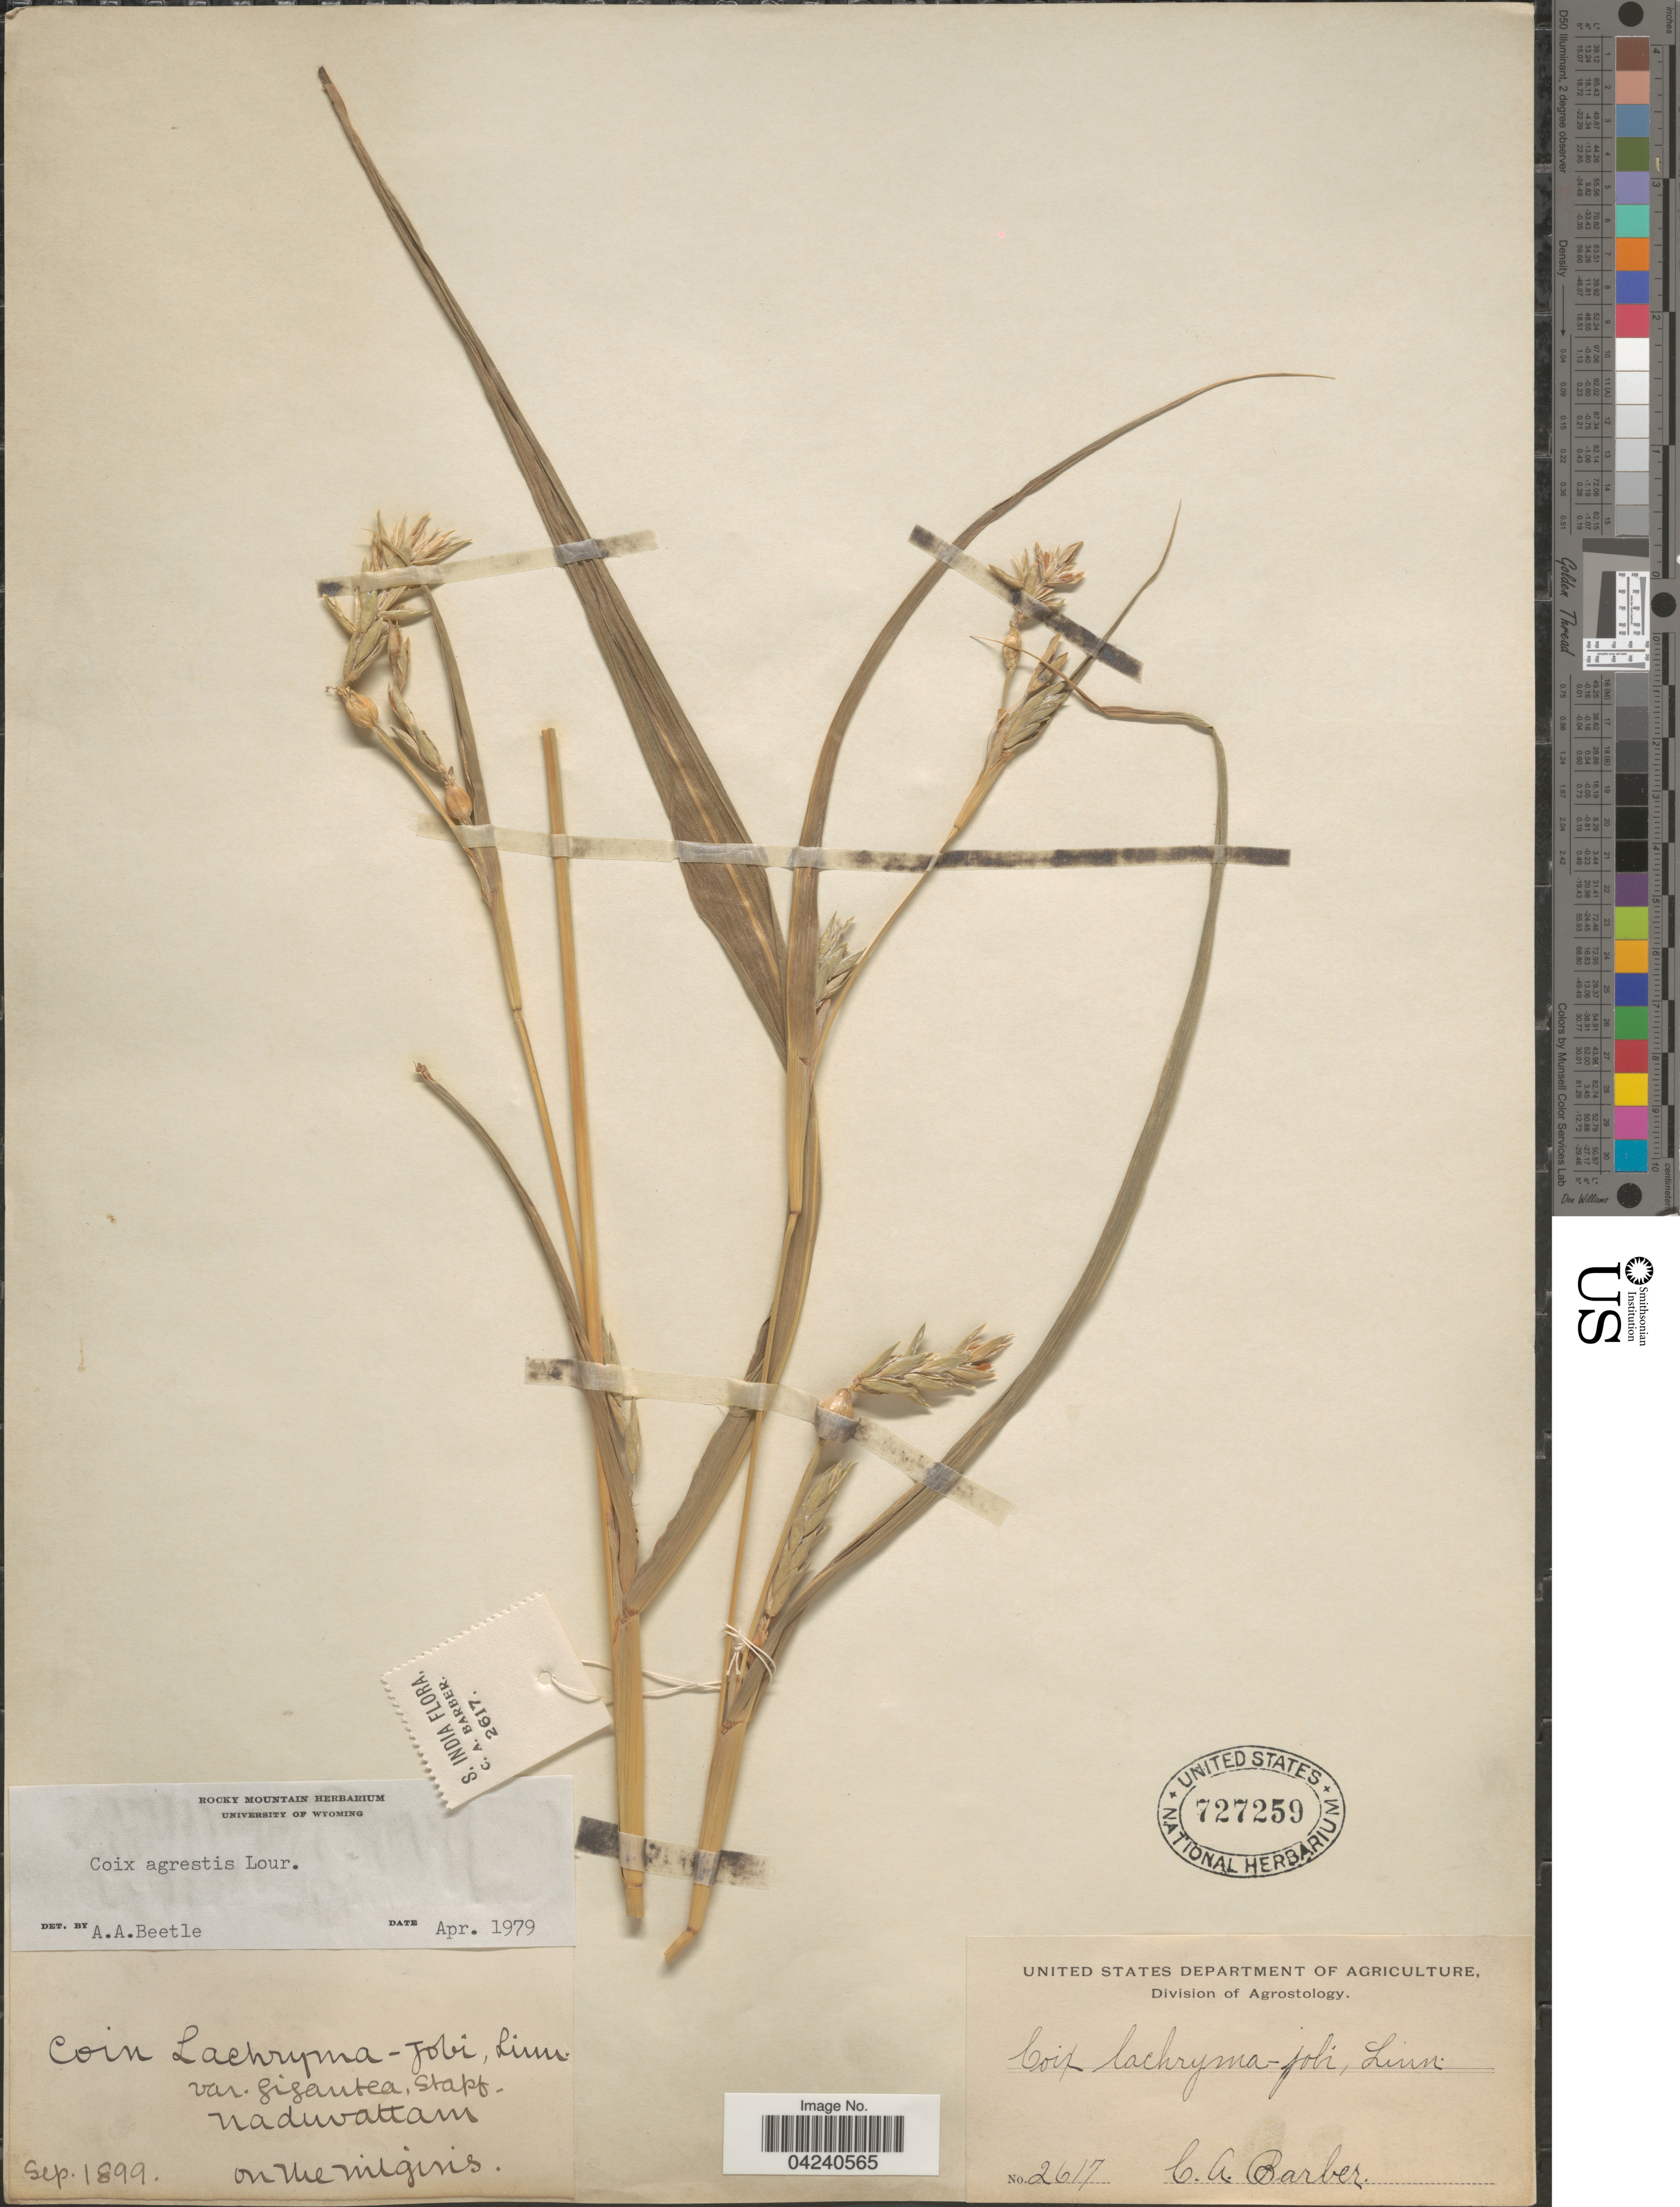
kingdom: Plantae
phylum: Tracheophyta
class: Liliopsida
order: Poales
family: Poaceae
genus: Coix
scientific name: Coix lacryma-jobi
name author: L.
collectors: C. Barber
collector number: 2617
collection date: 1899-09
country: India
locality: S. India. Naduvattam. On the Nilgiris.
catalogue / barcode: US 727259